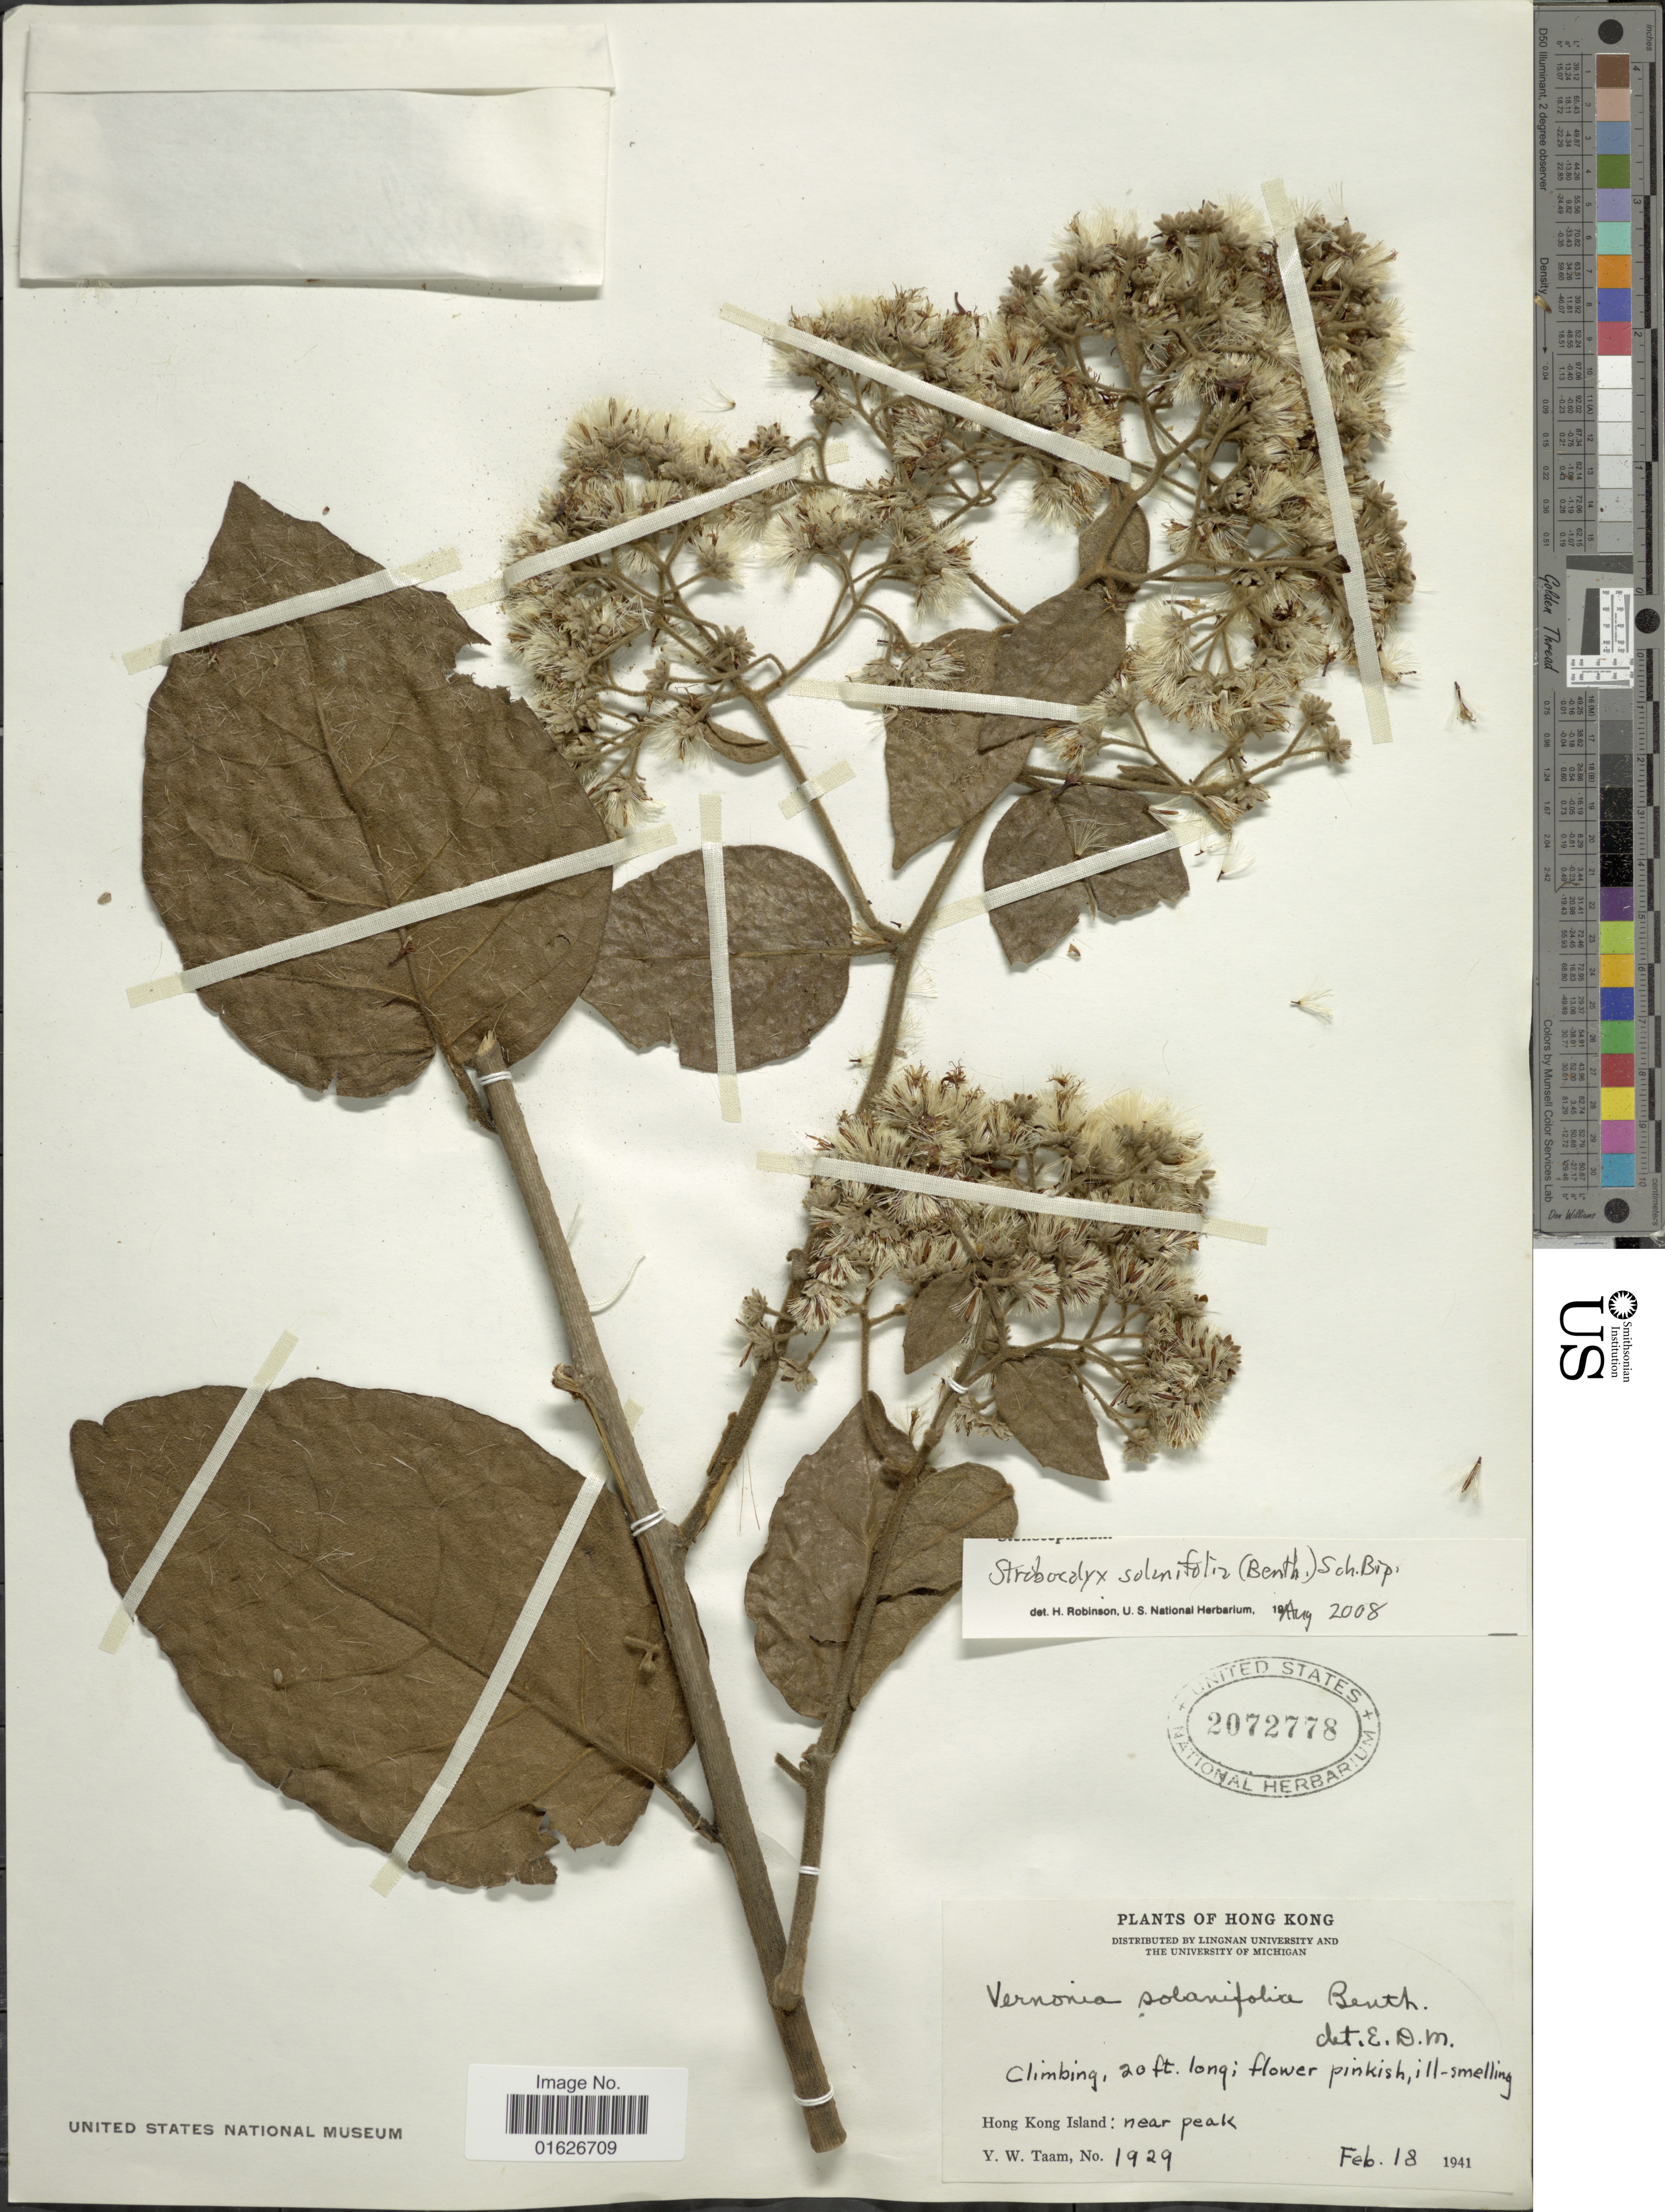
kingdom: Plantae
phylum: Tracheophyta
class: Magnoliopsida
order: Asterales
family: Asteraceae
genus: Strobocalyx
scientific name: Strobocalyx solanifolia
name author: (Benth.) Sch. Bip.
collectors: Y. W. Taam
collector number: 1929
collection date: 1941-02-18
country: China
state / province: Hong Kong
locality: Hong Kong Island, near Peak.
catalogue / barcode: US 2072778